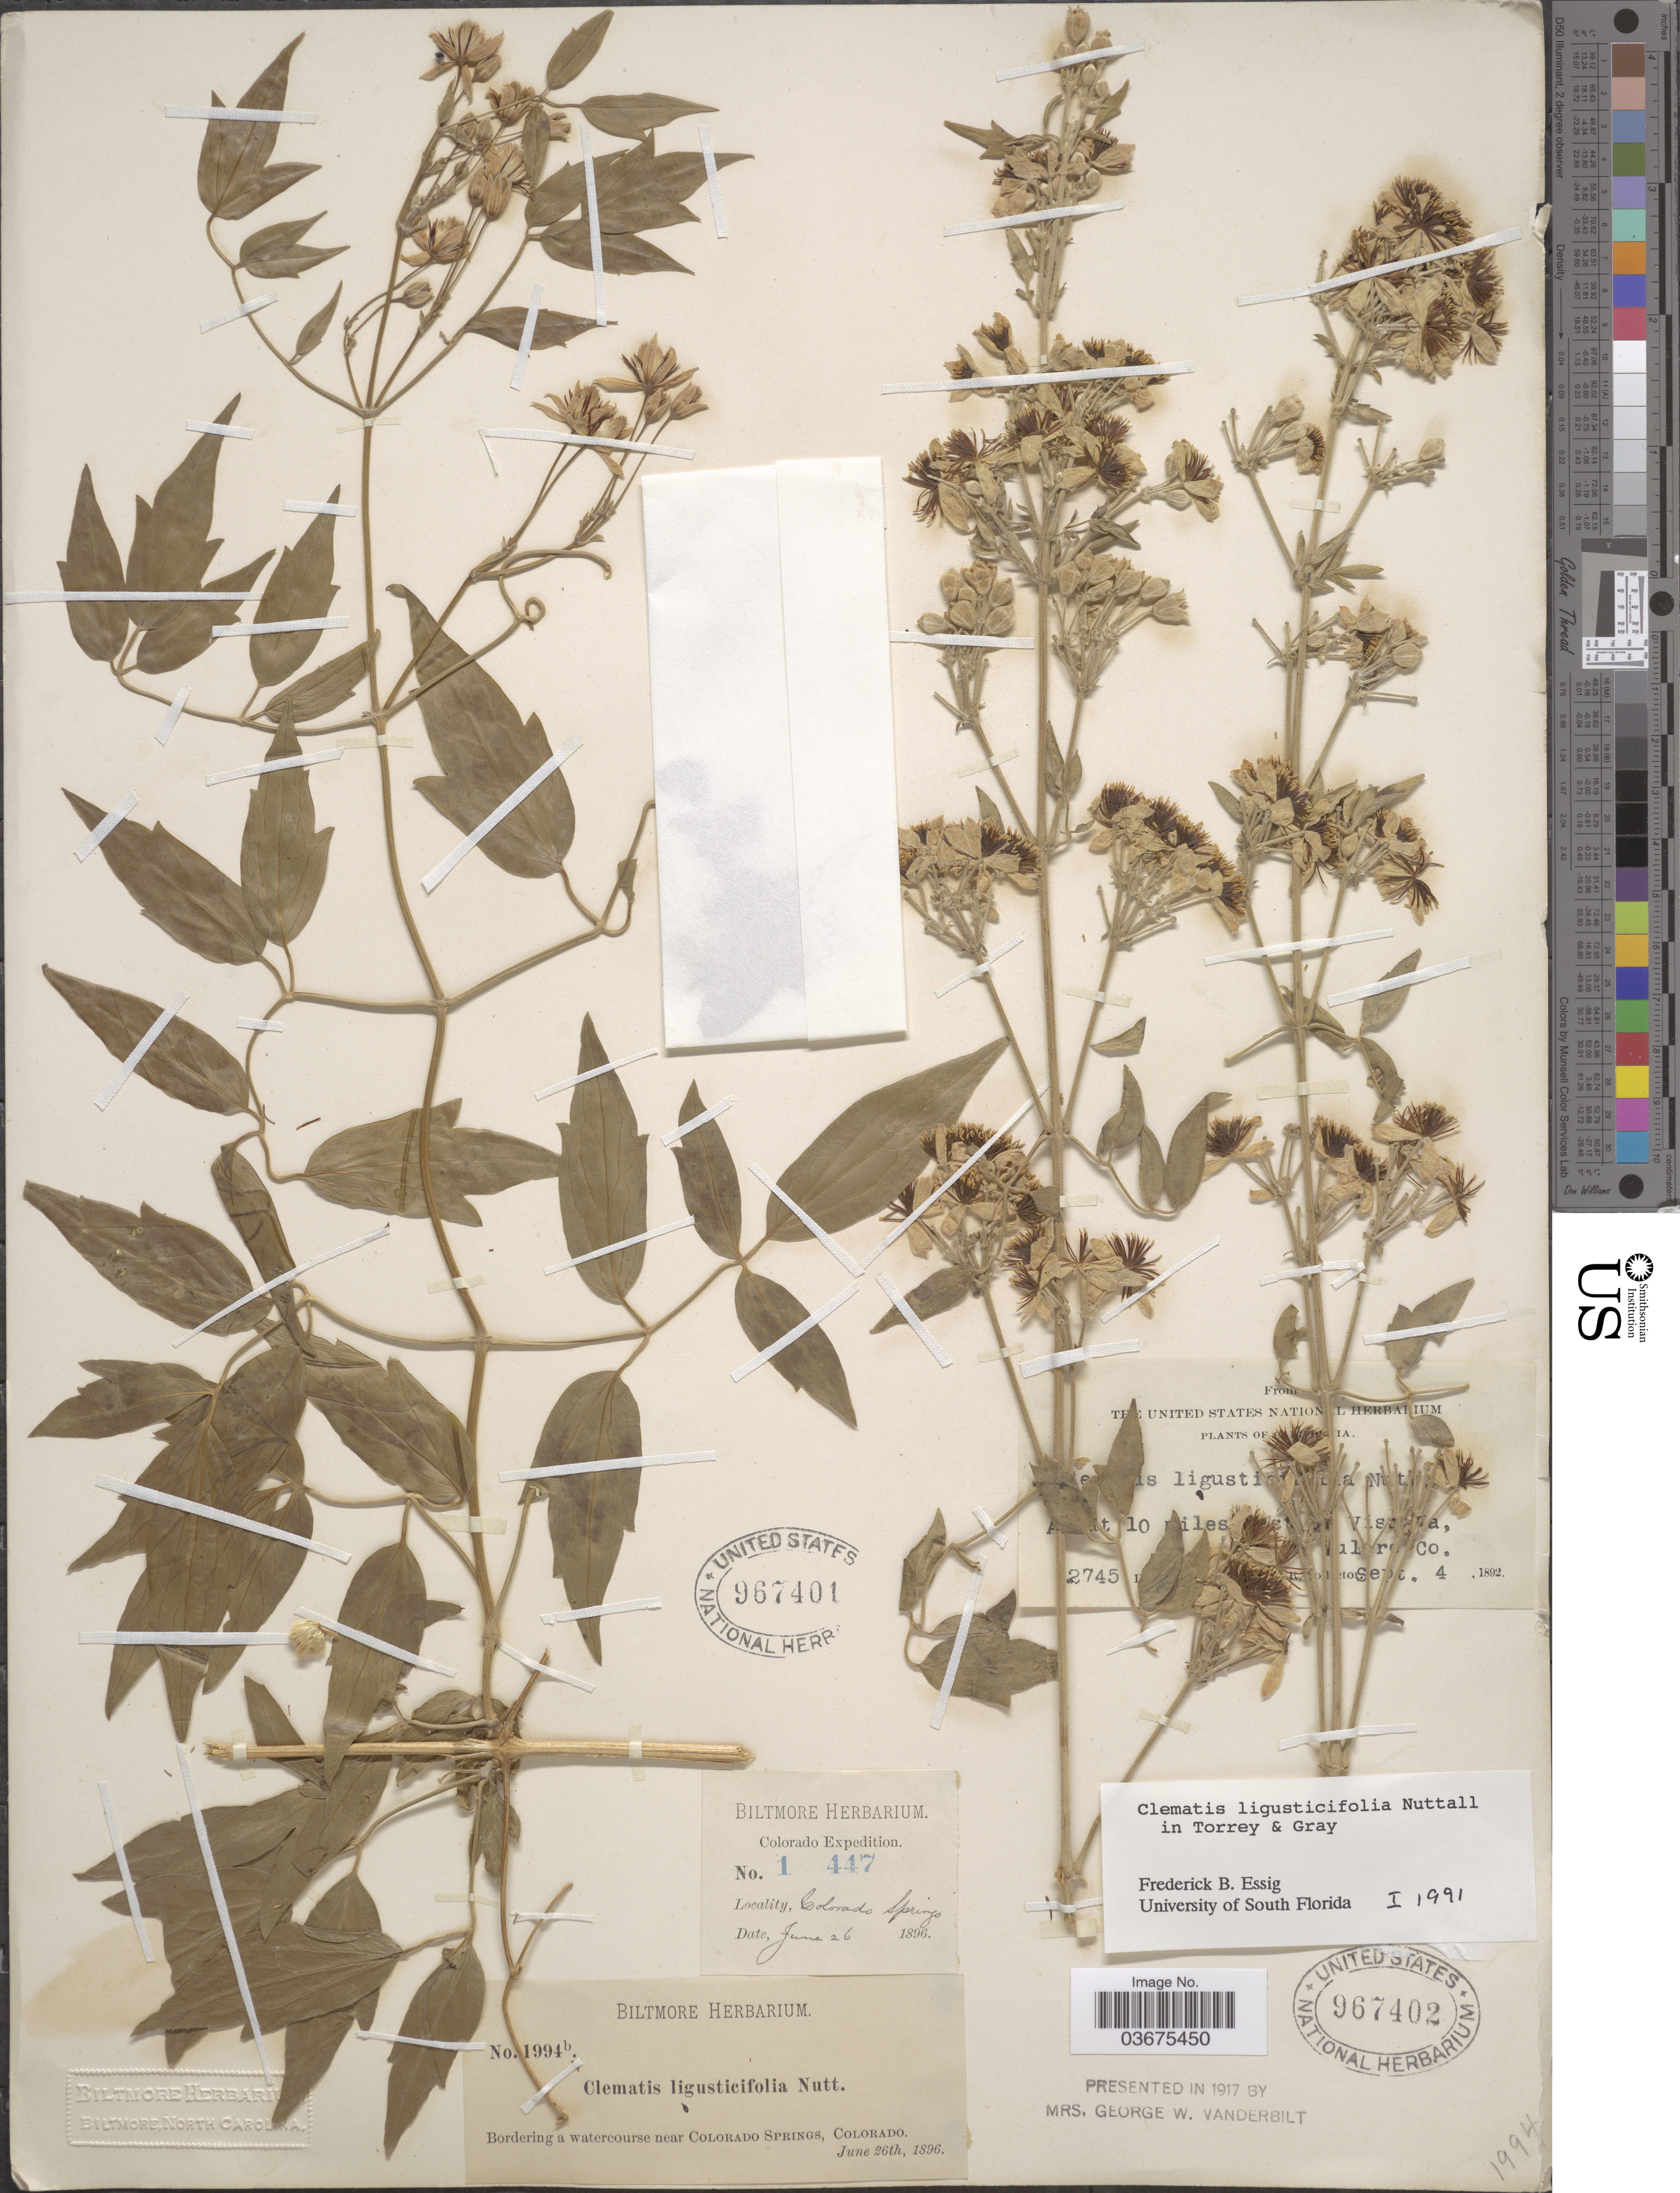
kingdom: Plantae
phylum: Tracheophyta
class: Magnoliopsida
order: Ranunculales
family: Ranunculaceae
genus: Clematis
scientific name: Clematis ligusticifolia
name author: Nutt.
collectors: ex herb. Biltmore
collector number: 1994b/1447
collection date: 1896-06-26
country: United States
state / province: Colorado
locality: Bordering a watercourse near Colorado Springs. Colorado Springs.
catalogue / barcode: US 967401